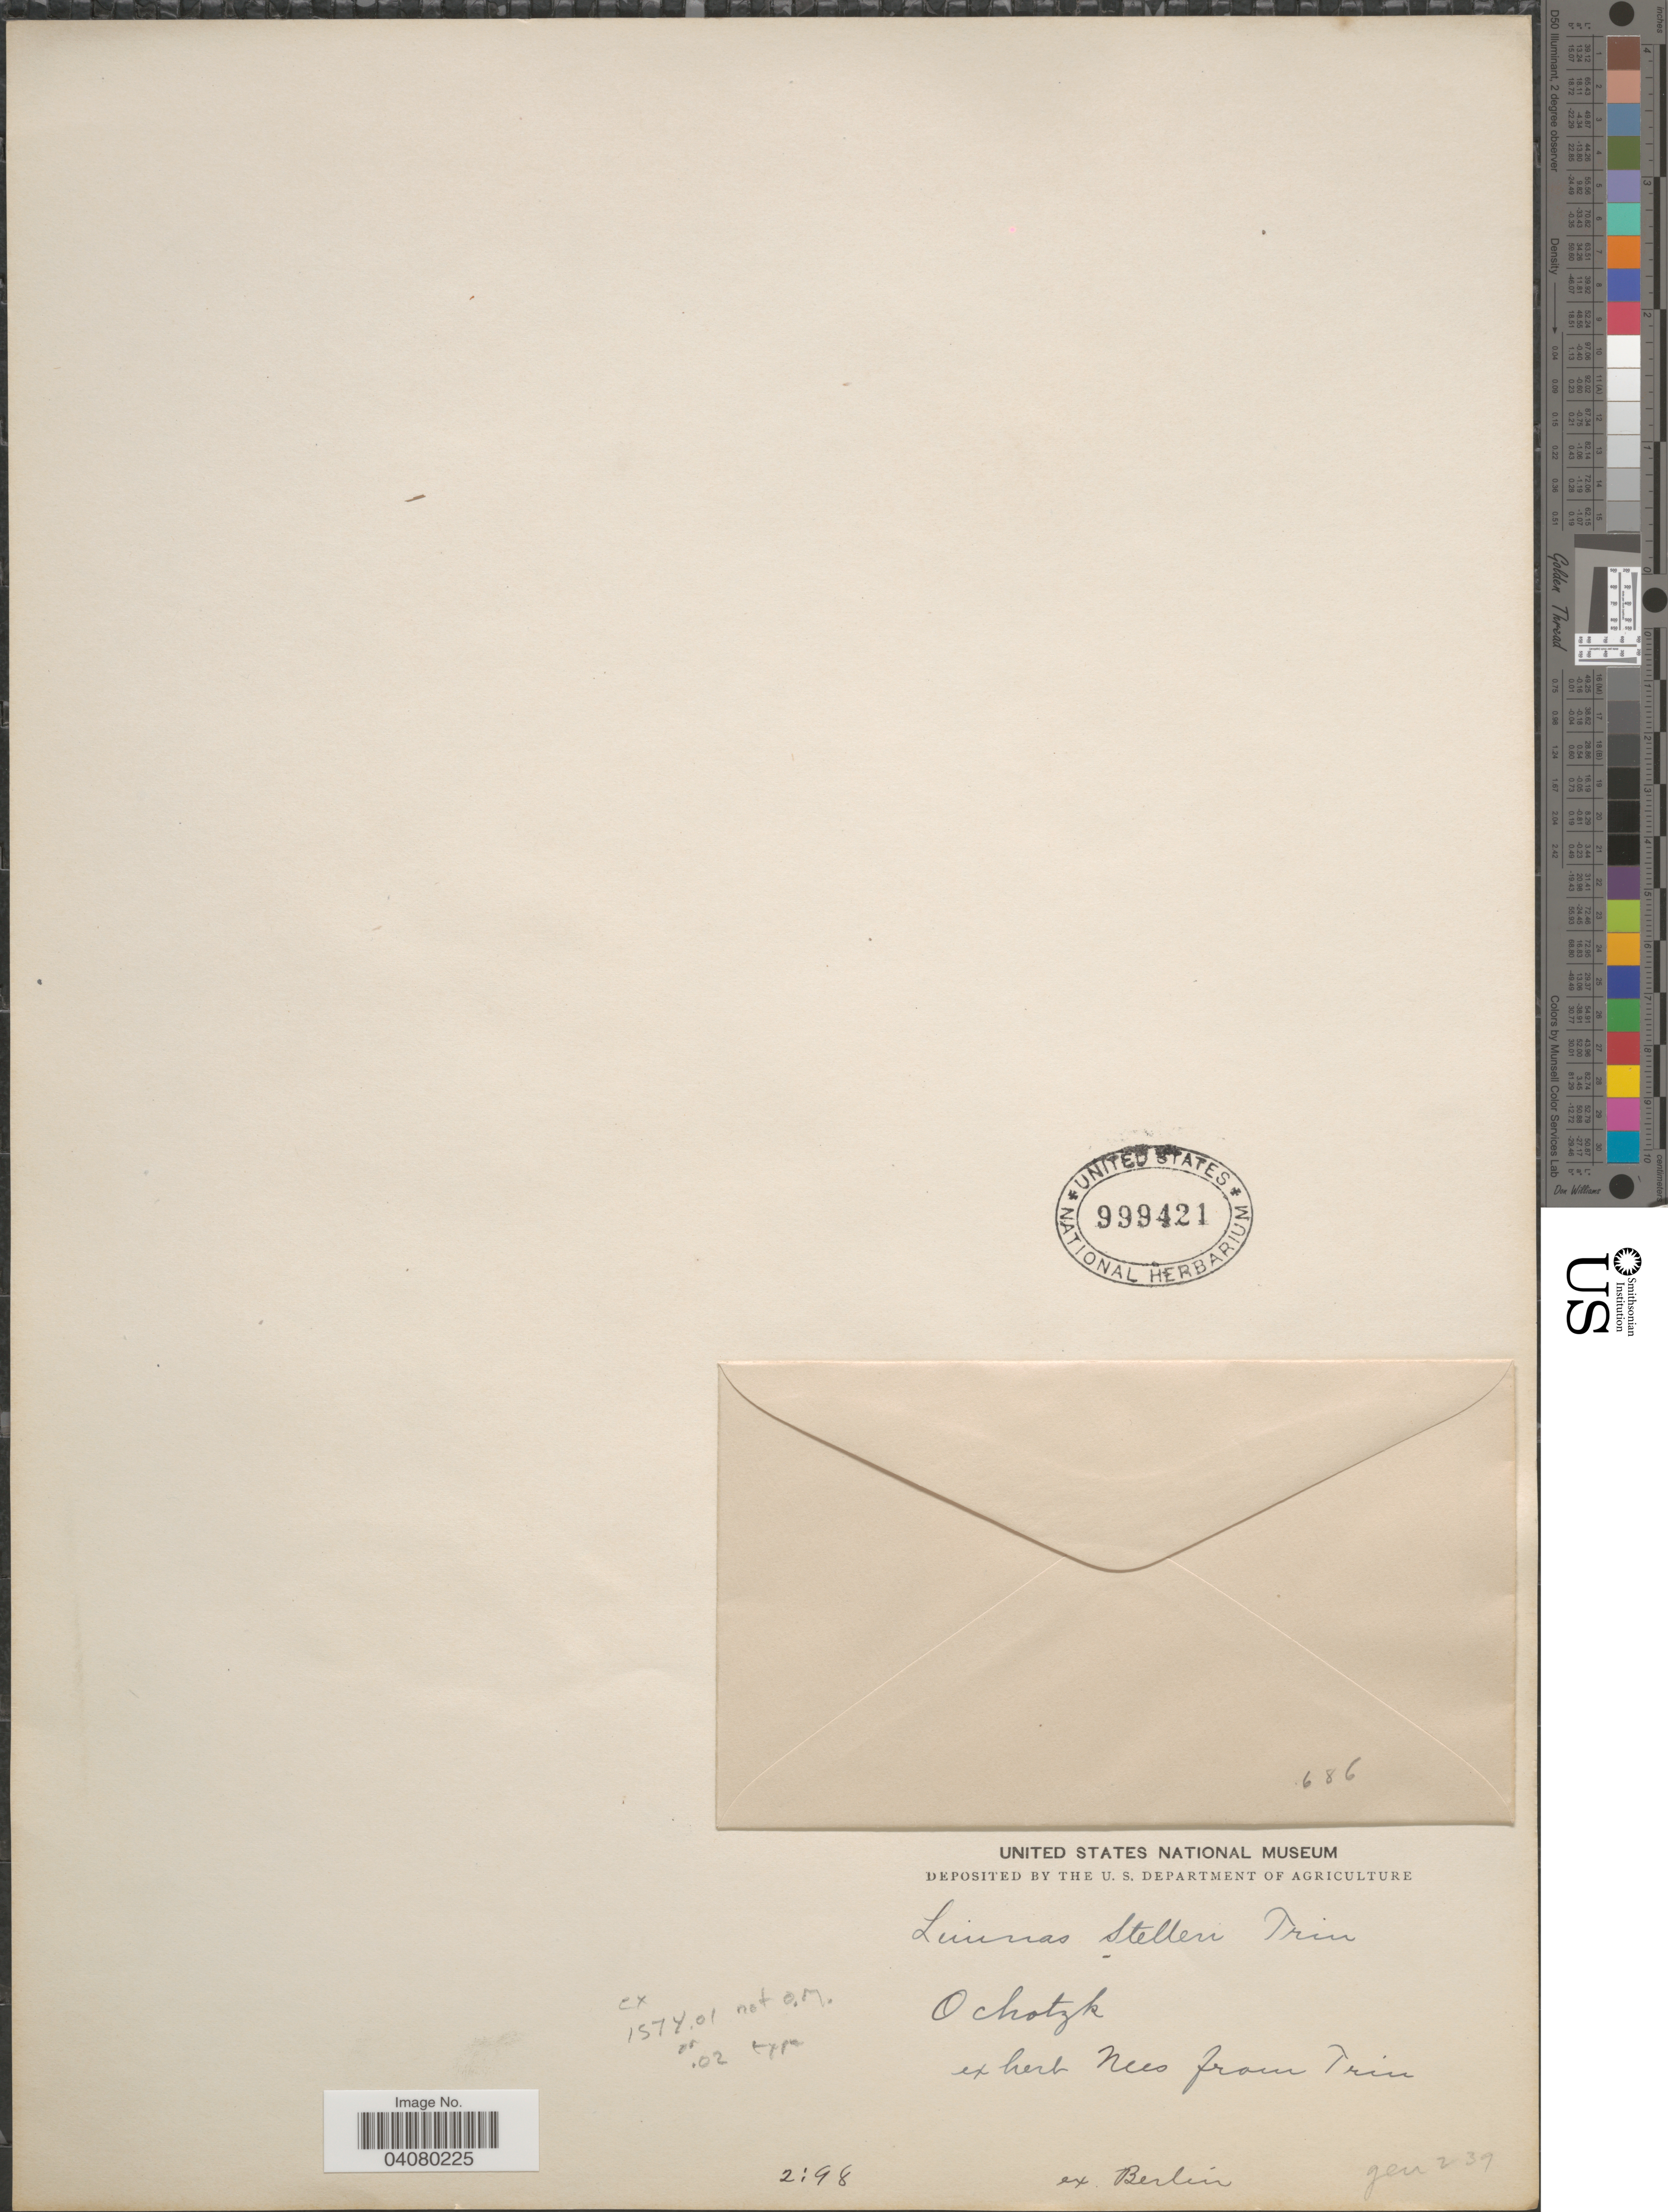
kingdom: Plantae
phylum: Tracheophyta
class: Liliopsida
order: Poales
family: Poaceae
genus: Limnas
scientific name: Limnas stelleri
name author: Trin.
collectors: ex herb. Nees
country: Russian Federation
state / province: Khabarovsk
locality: Ochotzk.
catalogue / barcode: US 999421